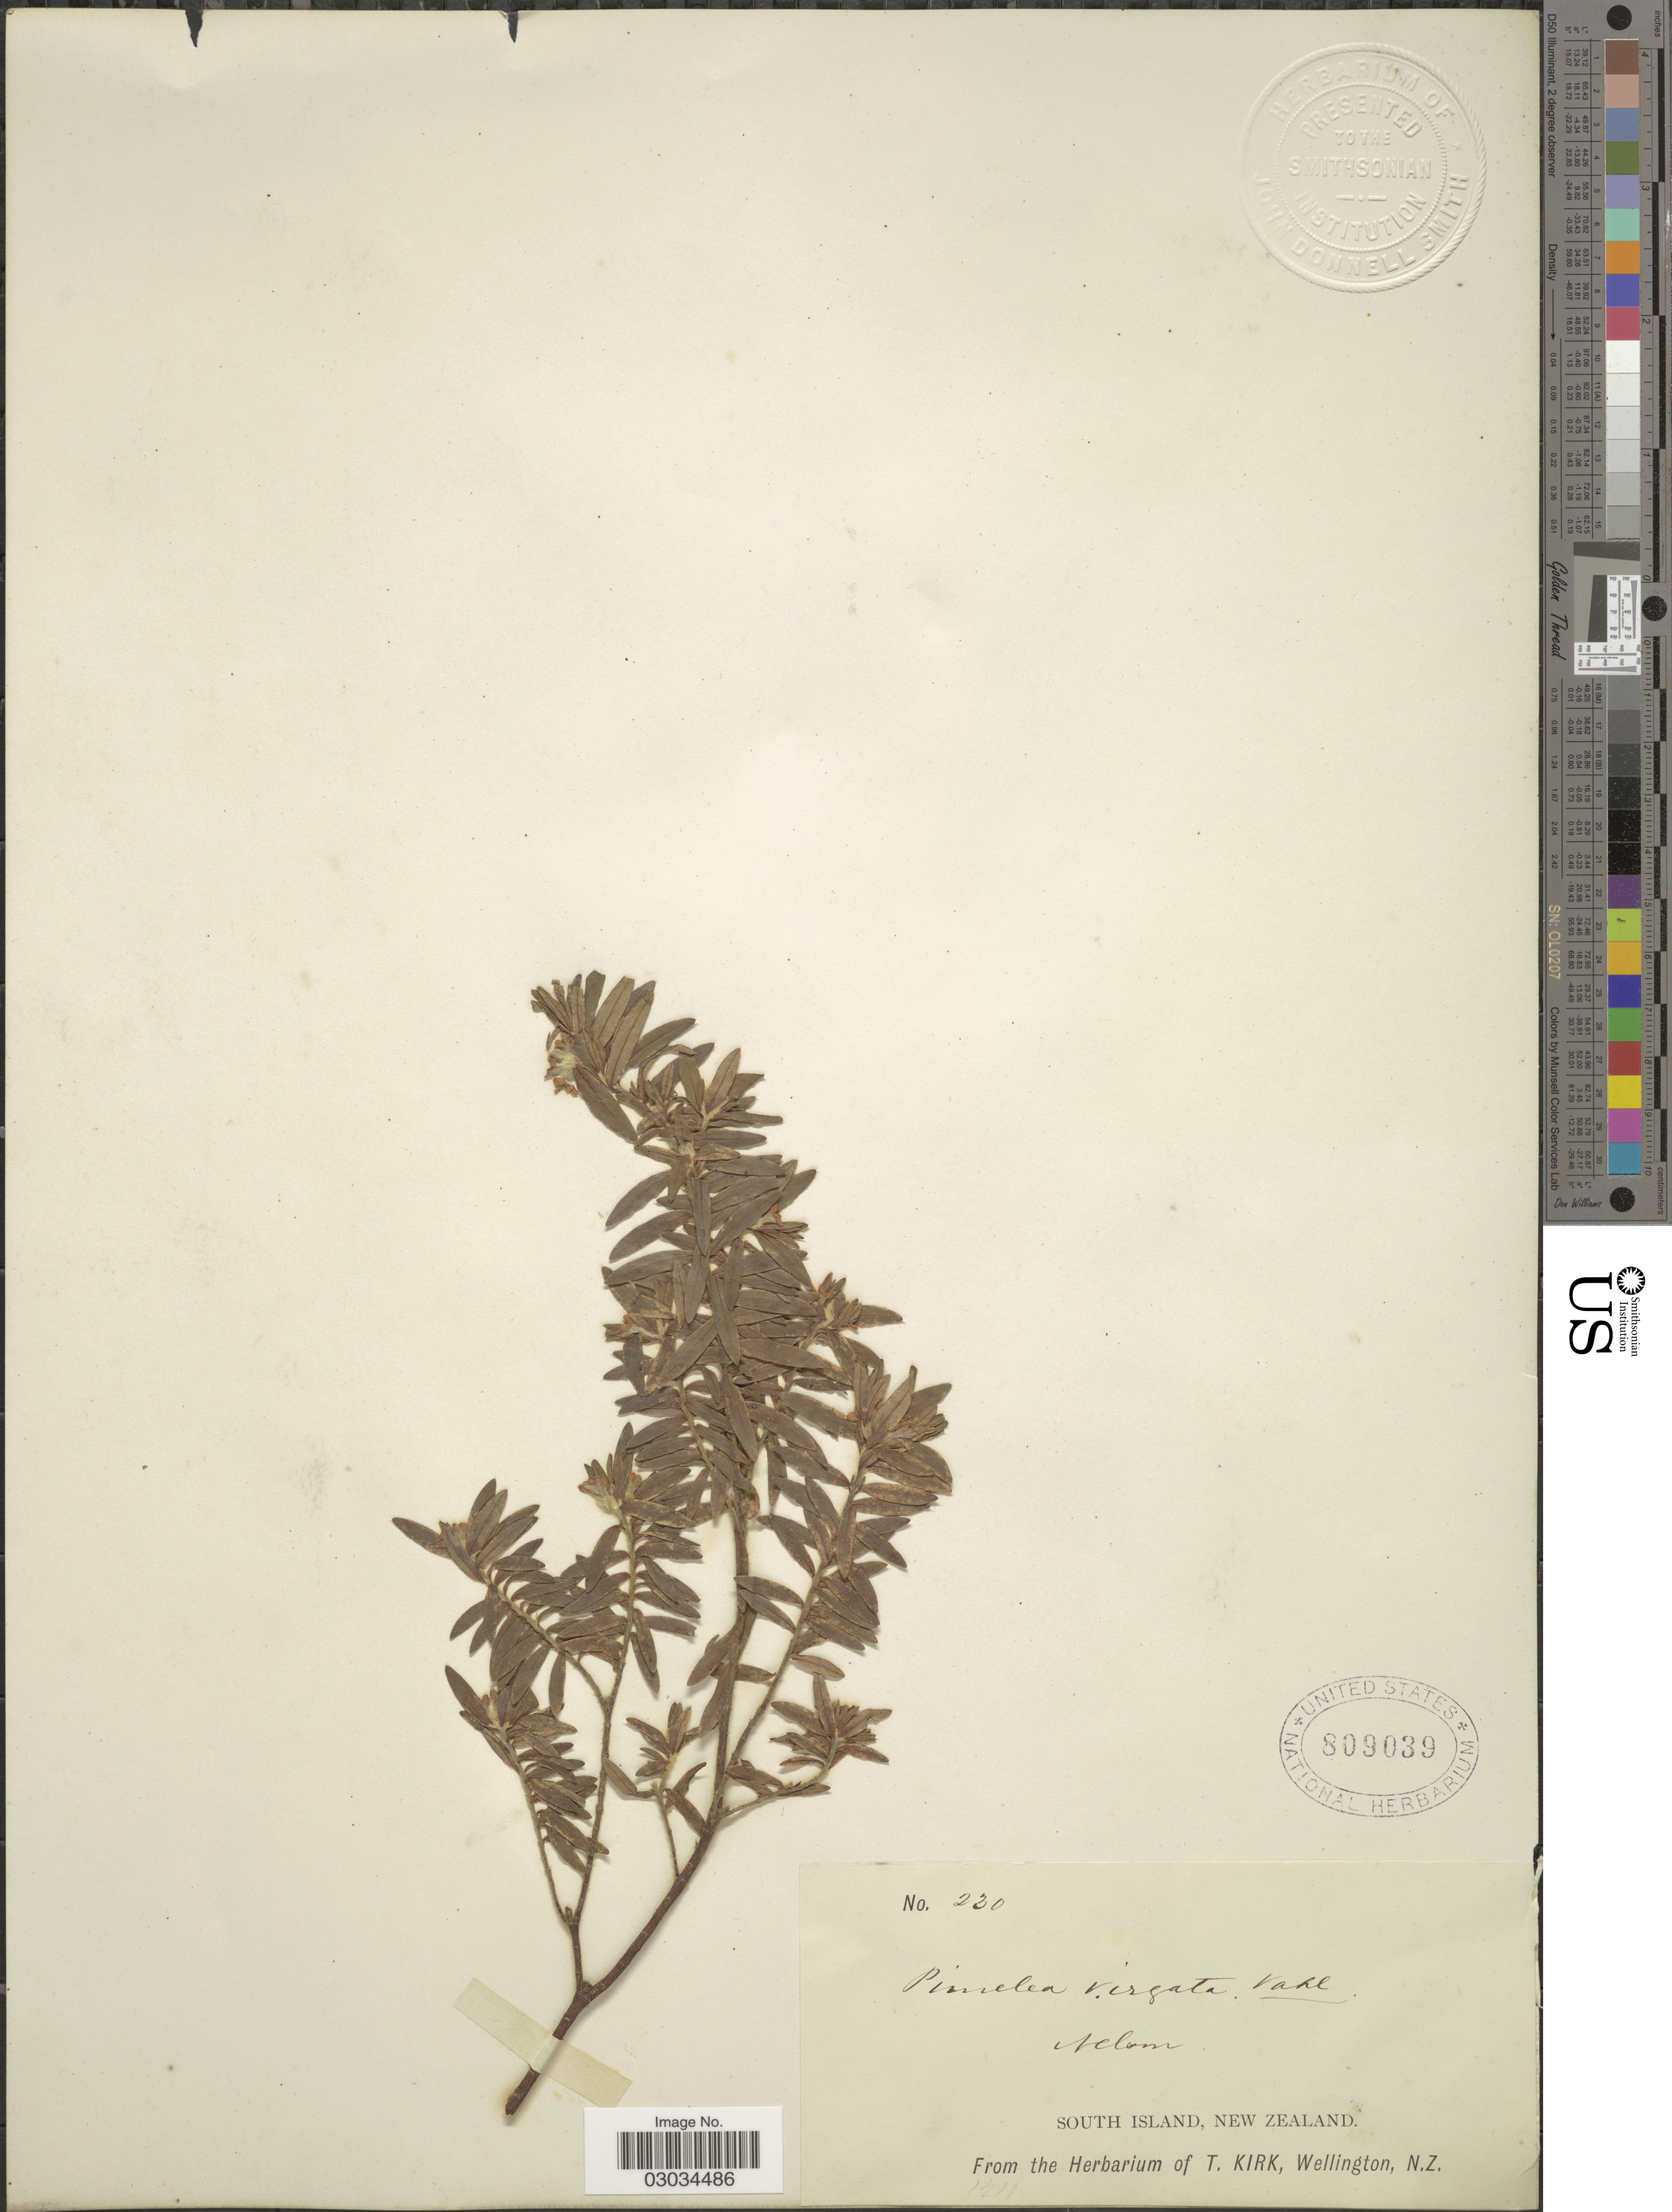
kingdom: Plantae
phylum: Tracheophyta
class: Magnoliopsida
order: Malvales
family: Thymelaeaceae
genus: Pimelea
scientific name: Pimelea virgata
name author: Vahl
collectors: ex herb. T. Kirk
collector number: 230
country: New Zealand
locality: Nelom. South Island.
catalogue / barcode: US 809039